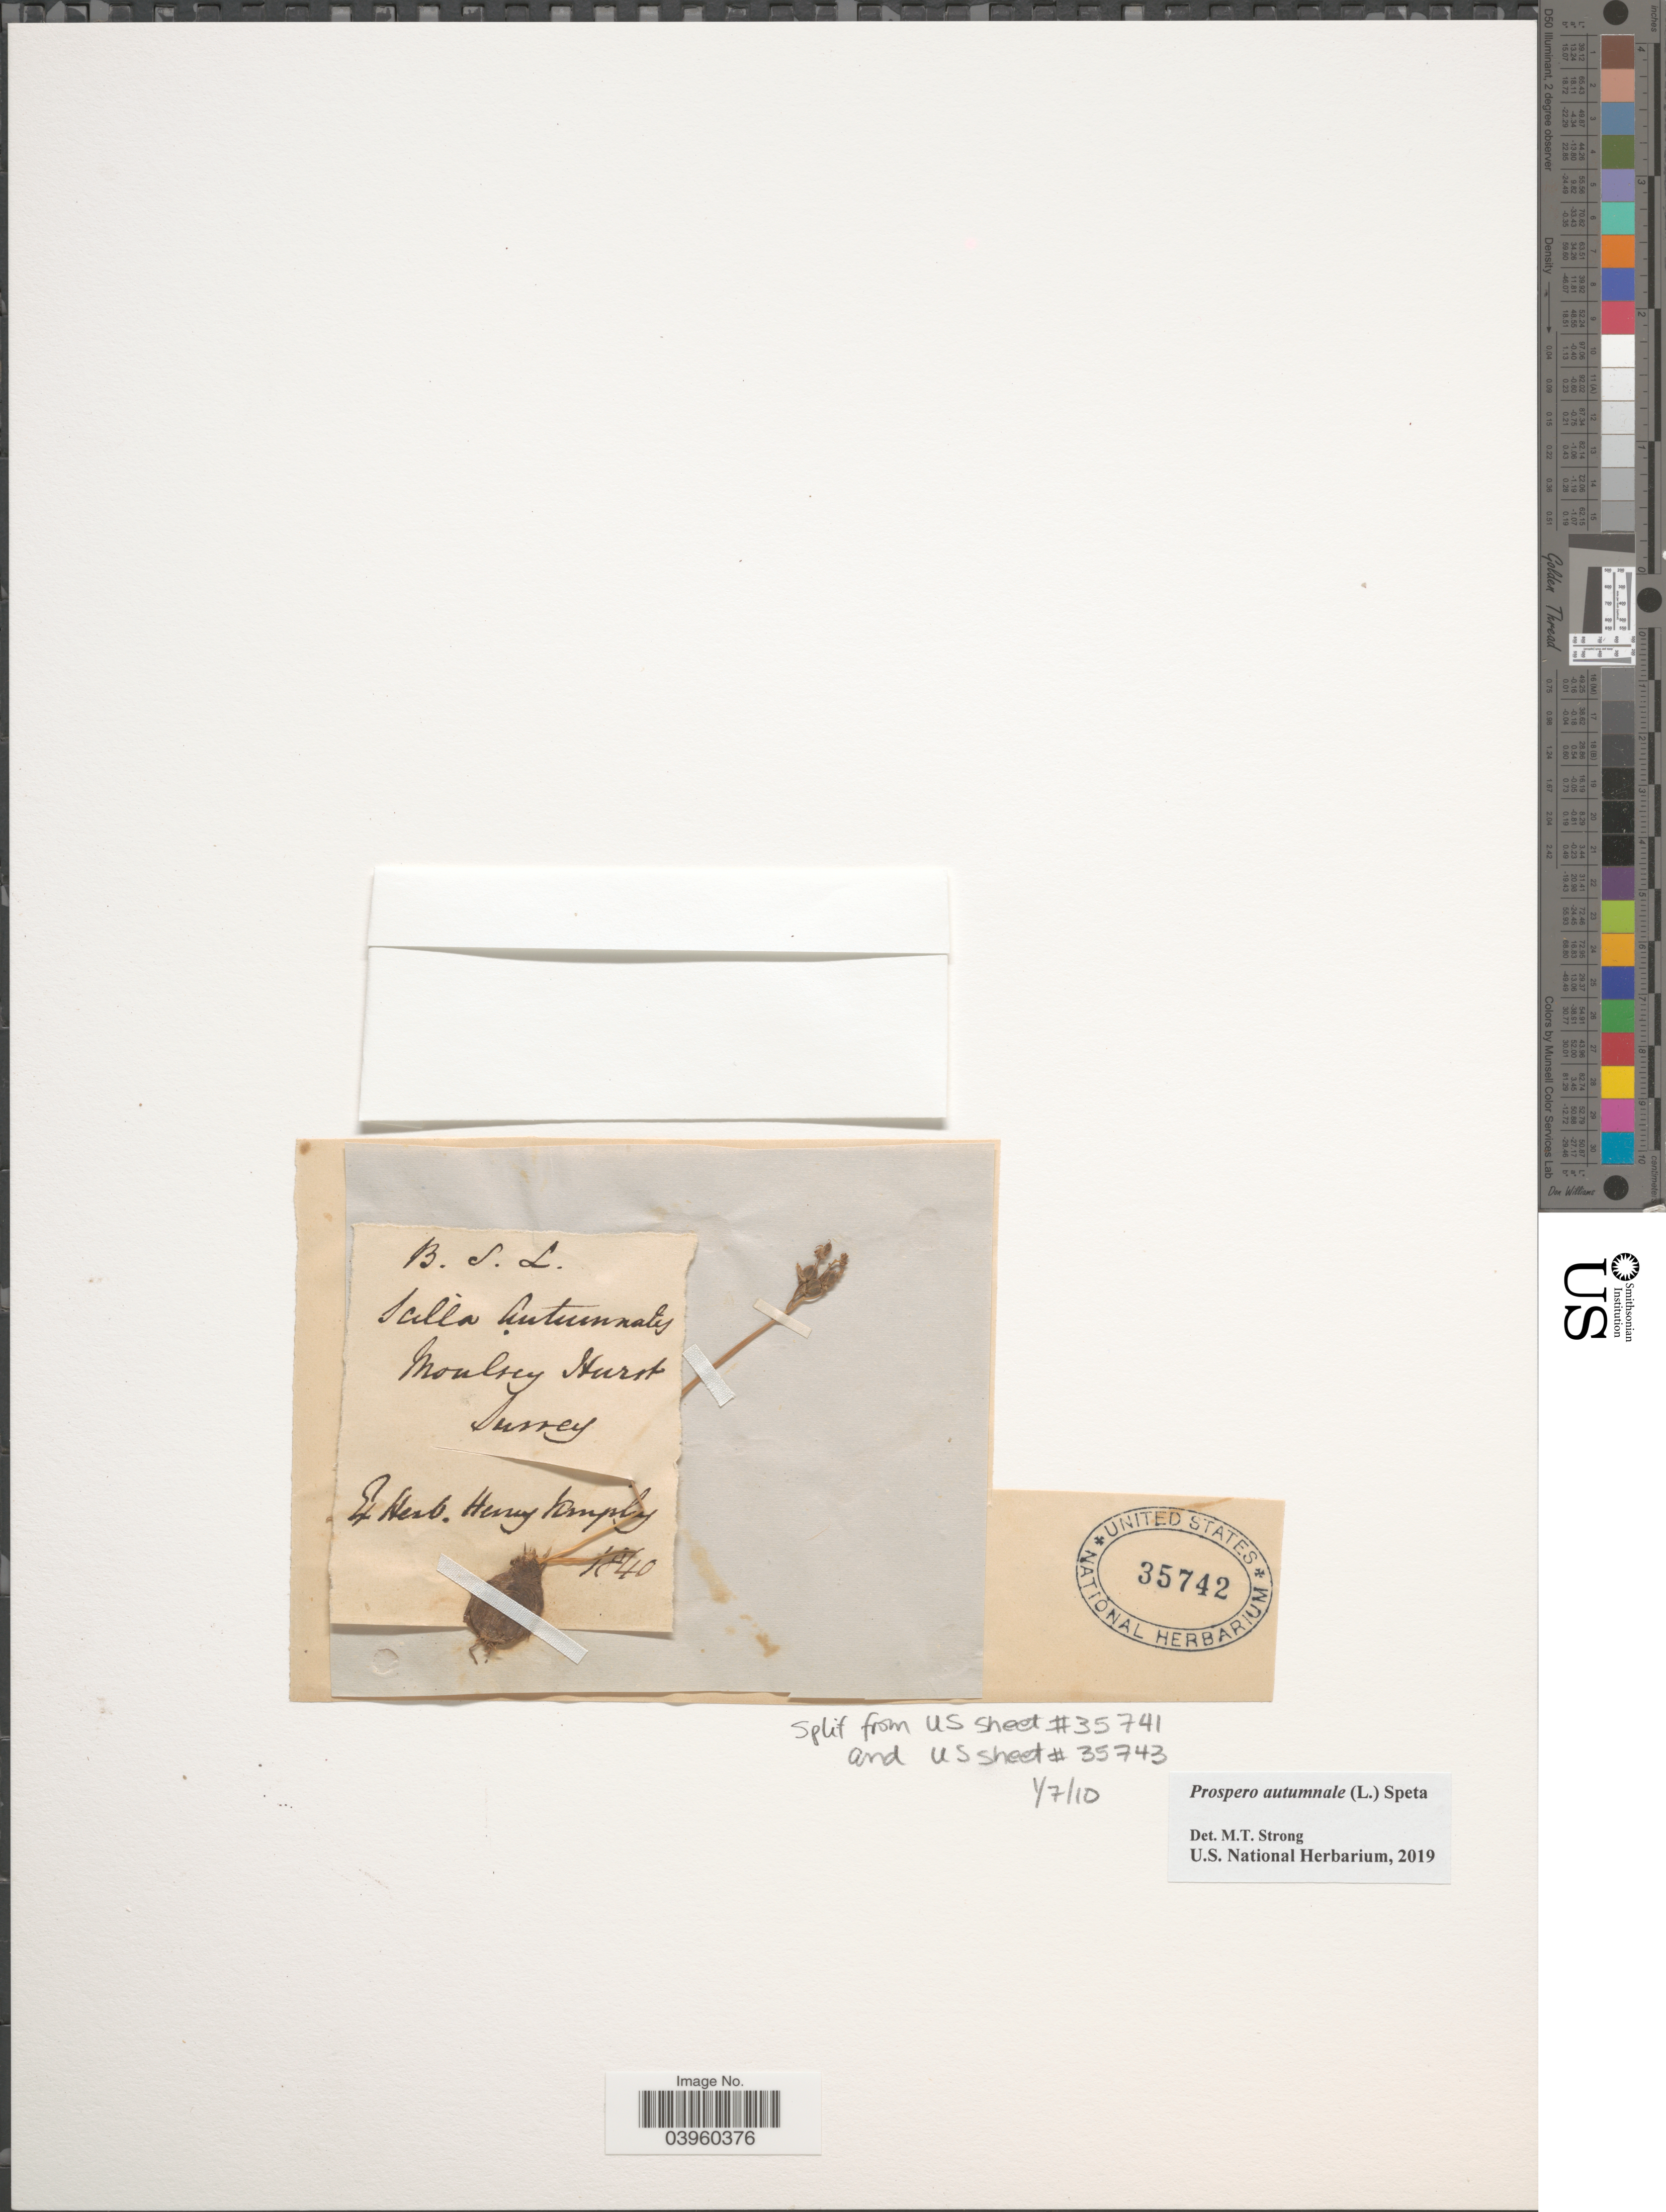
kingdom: Plantae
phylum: Tracheophyta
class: Liliopsida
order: Asparagales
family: Asparagaceae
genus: Prospero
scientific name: Prospero autumnale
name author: (L.) Speta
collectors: Ex herb. Henry Dimply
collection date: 1840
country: United Kingdom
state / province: England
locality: B. S. L. Moulsey Hurst. Surrey.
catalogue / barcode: US 35742